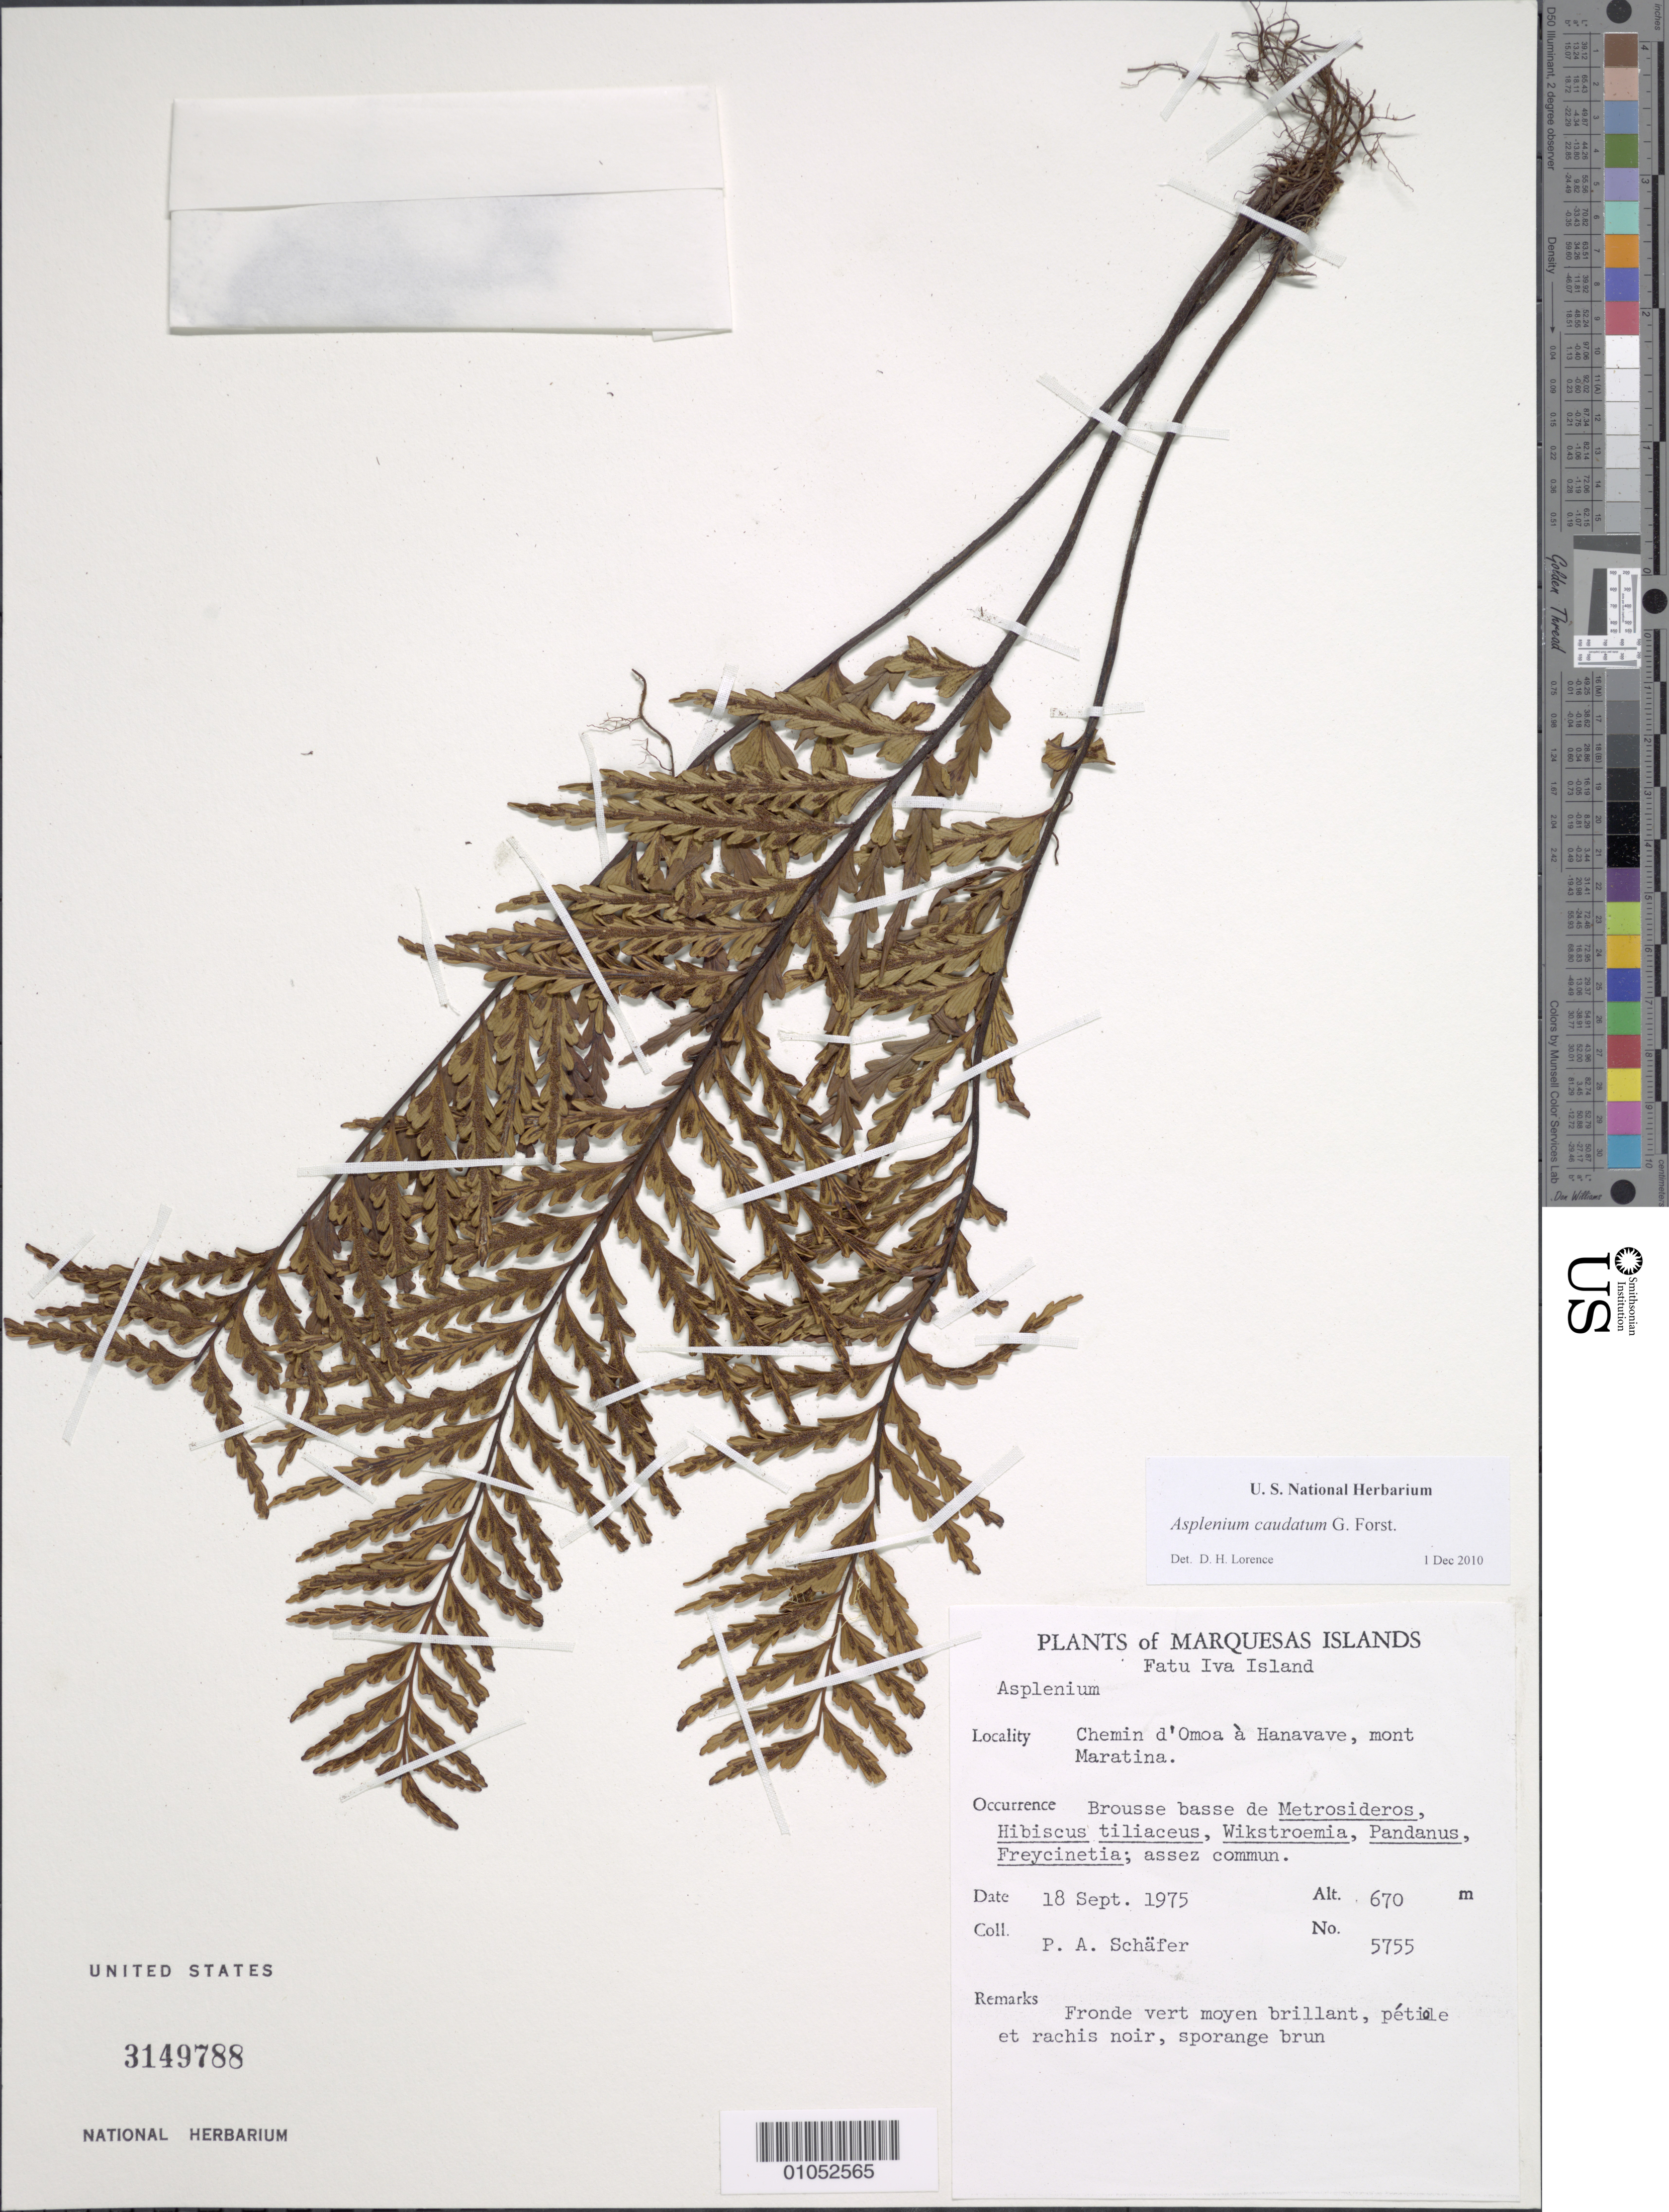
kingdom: Plantae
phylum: Tracheophyta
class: Polypodiopsida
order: Polypodiales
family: Aspleniaceae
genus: Asplenium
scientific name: Asplenium horridum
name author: Kaulf.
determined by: Wagner, W. L., (BOT), Smithsonian Institution - National Museum of Natural History (UNITED STATES)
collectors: P. A. Schäfer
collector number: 5755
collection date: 1975-09-18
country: French Polynesia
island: Fatu Hiva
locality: Chamin d'Omoa a Hanavave, mont Maratina.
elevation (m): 670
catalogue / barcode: US 3149788